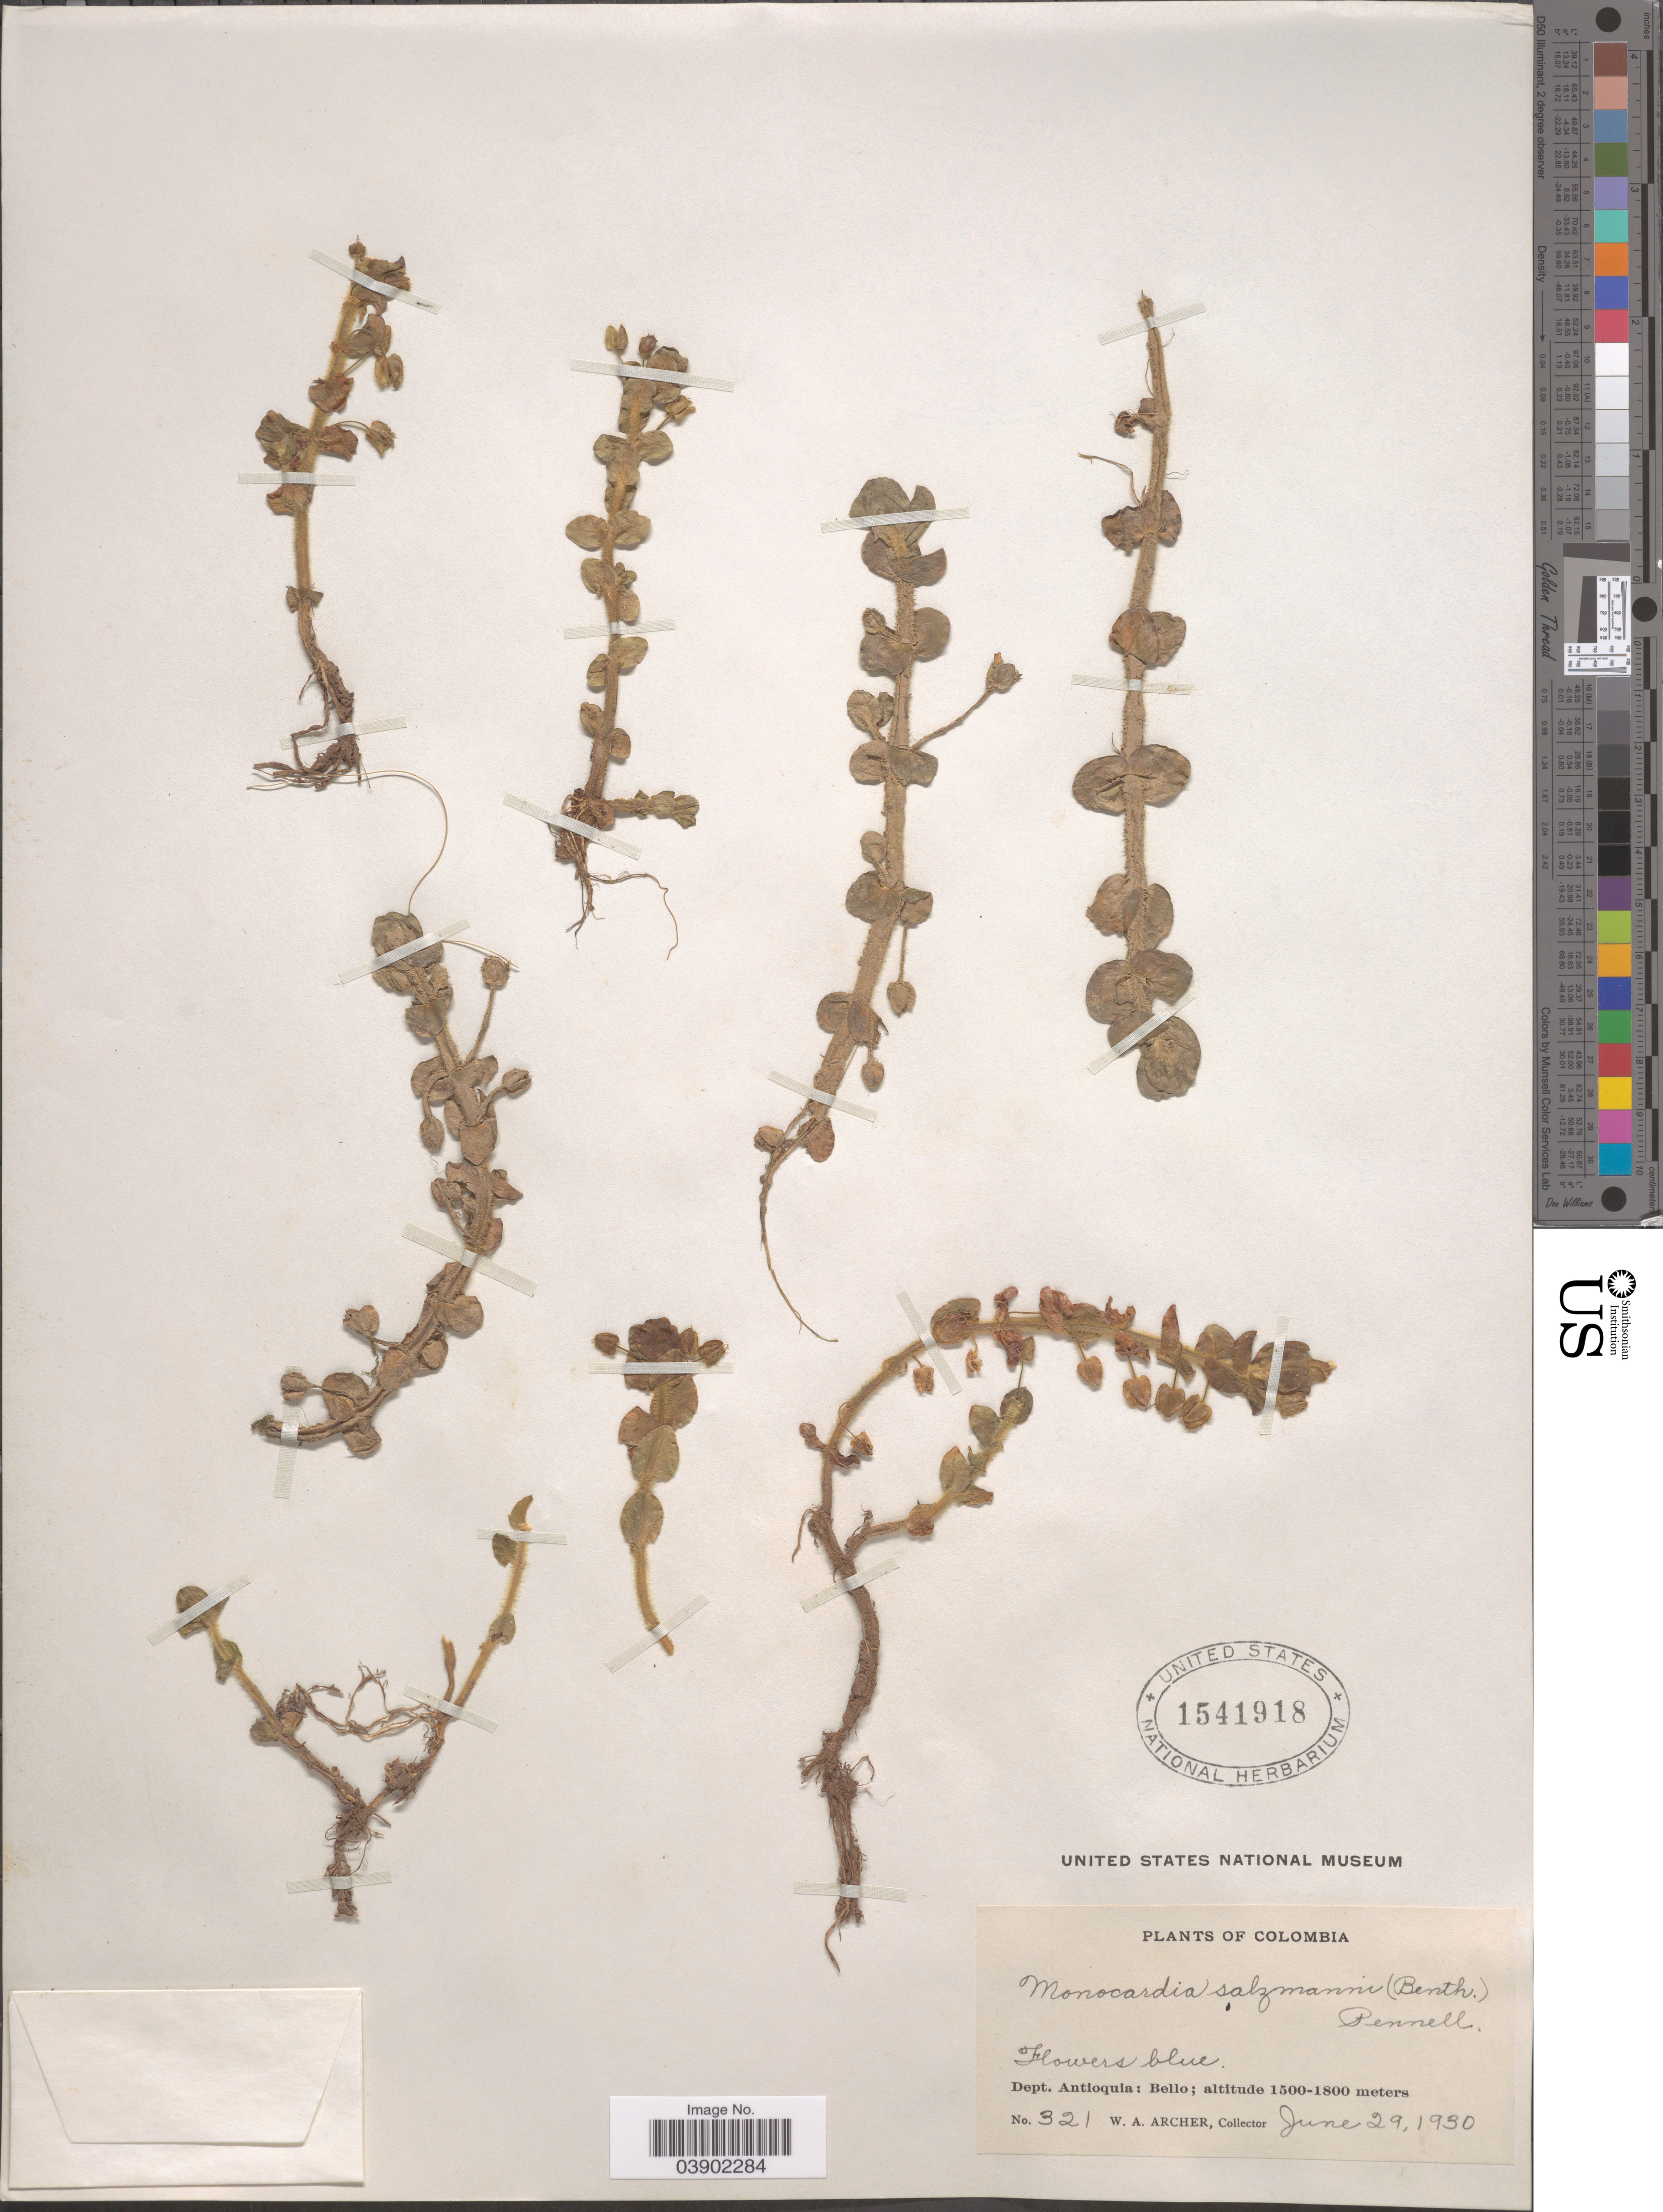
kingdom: Plantae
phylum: Tracheophyta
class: Magnoliopsida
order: Lamiales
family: Plantaginaceae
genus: Bacopa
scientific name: Bacopa salzmannii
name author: (Benth.) Wettst. ex Edwall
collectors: W. Archer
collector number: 321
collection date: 1930-06-29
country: Colombia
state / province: Antioquia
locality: Dept. Antioquia: Bello.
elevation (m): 1500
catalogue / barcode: US 1541918